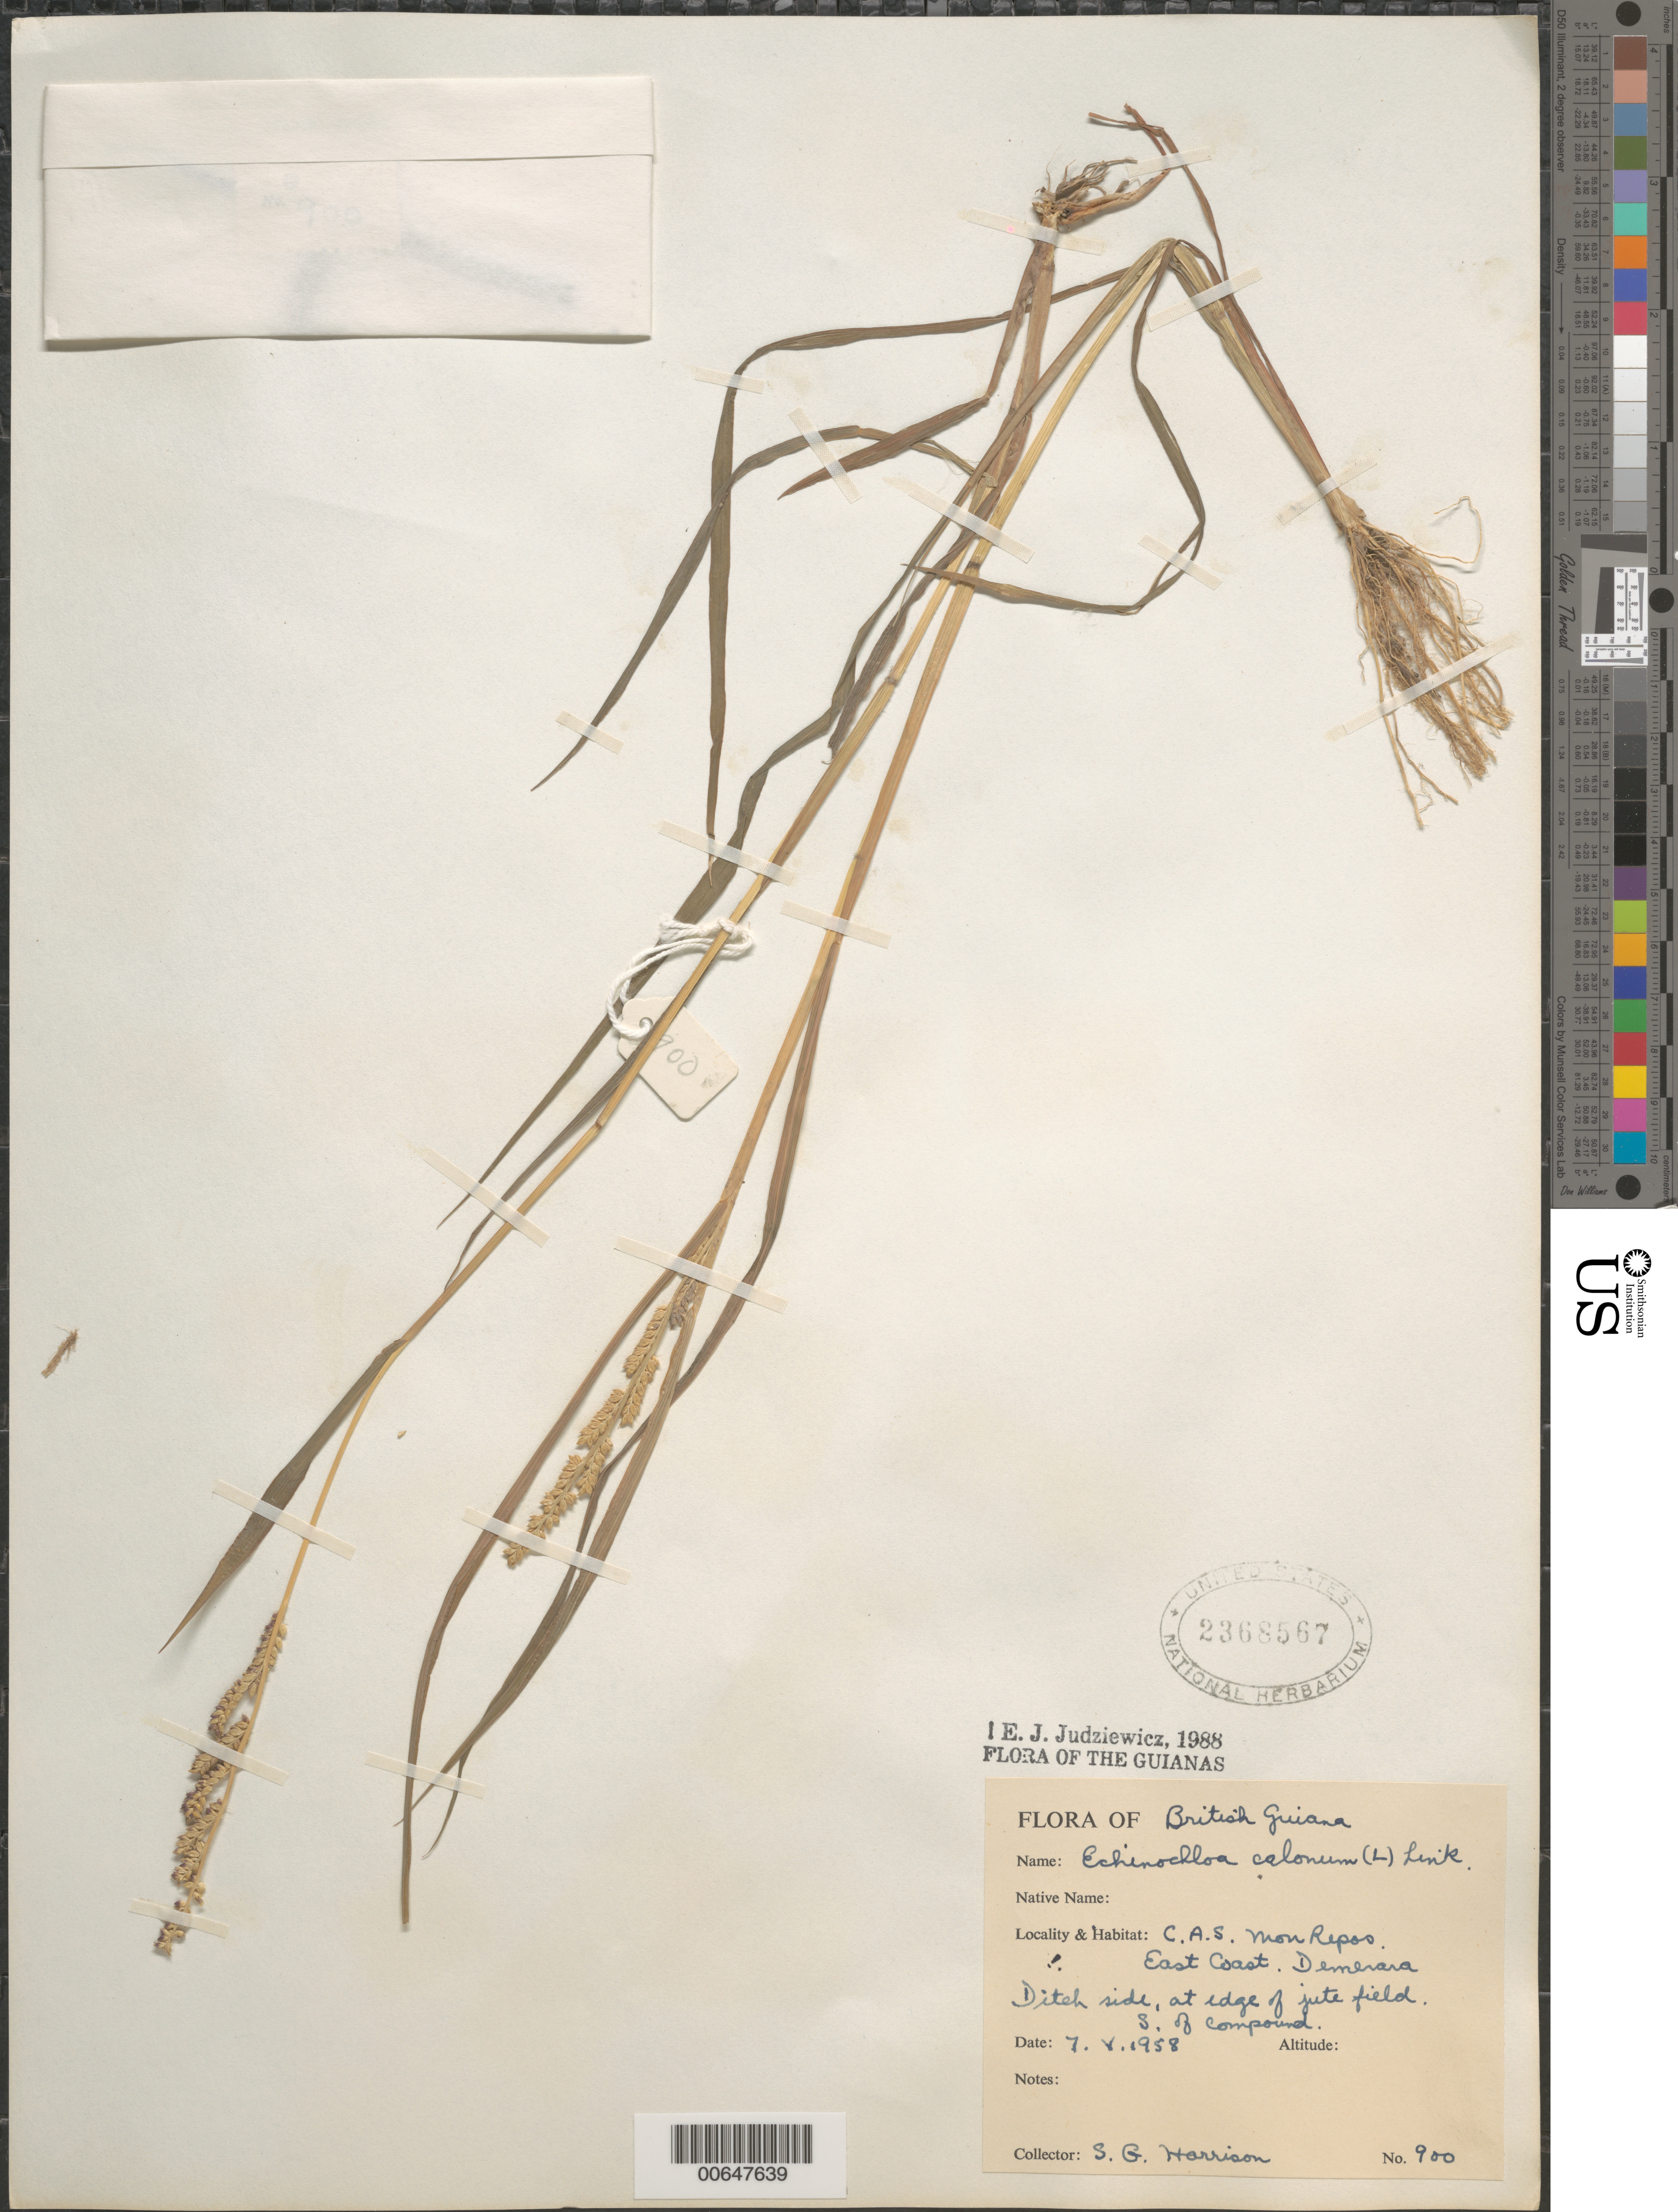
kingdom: Plantae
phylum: Tracheophyta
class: Liliopsida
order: Poales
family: Poaceae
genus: Echinochloa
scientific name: Echinochloa colona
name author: (L.) Link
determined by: Judziewicz, E. J.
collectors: S. G. Harrison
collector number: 900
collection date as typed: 7-May-58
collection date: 1958-05-07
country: Guyana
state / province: Demerara-Mahaica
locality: C.A.S., Mon Repos, East Coast Demerara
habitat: Ditch side at edge of jute field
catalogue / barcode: US 2368567